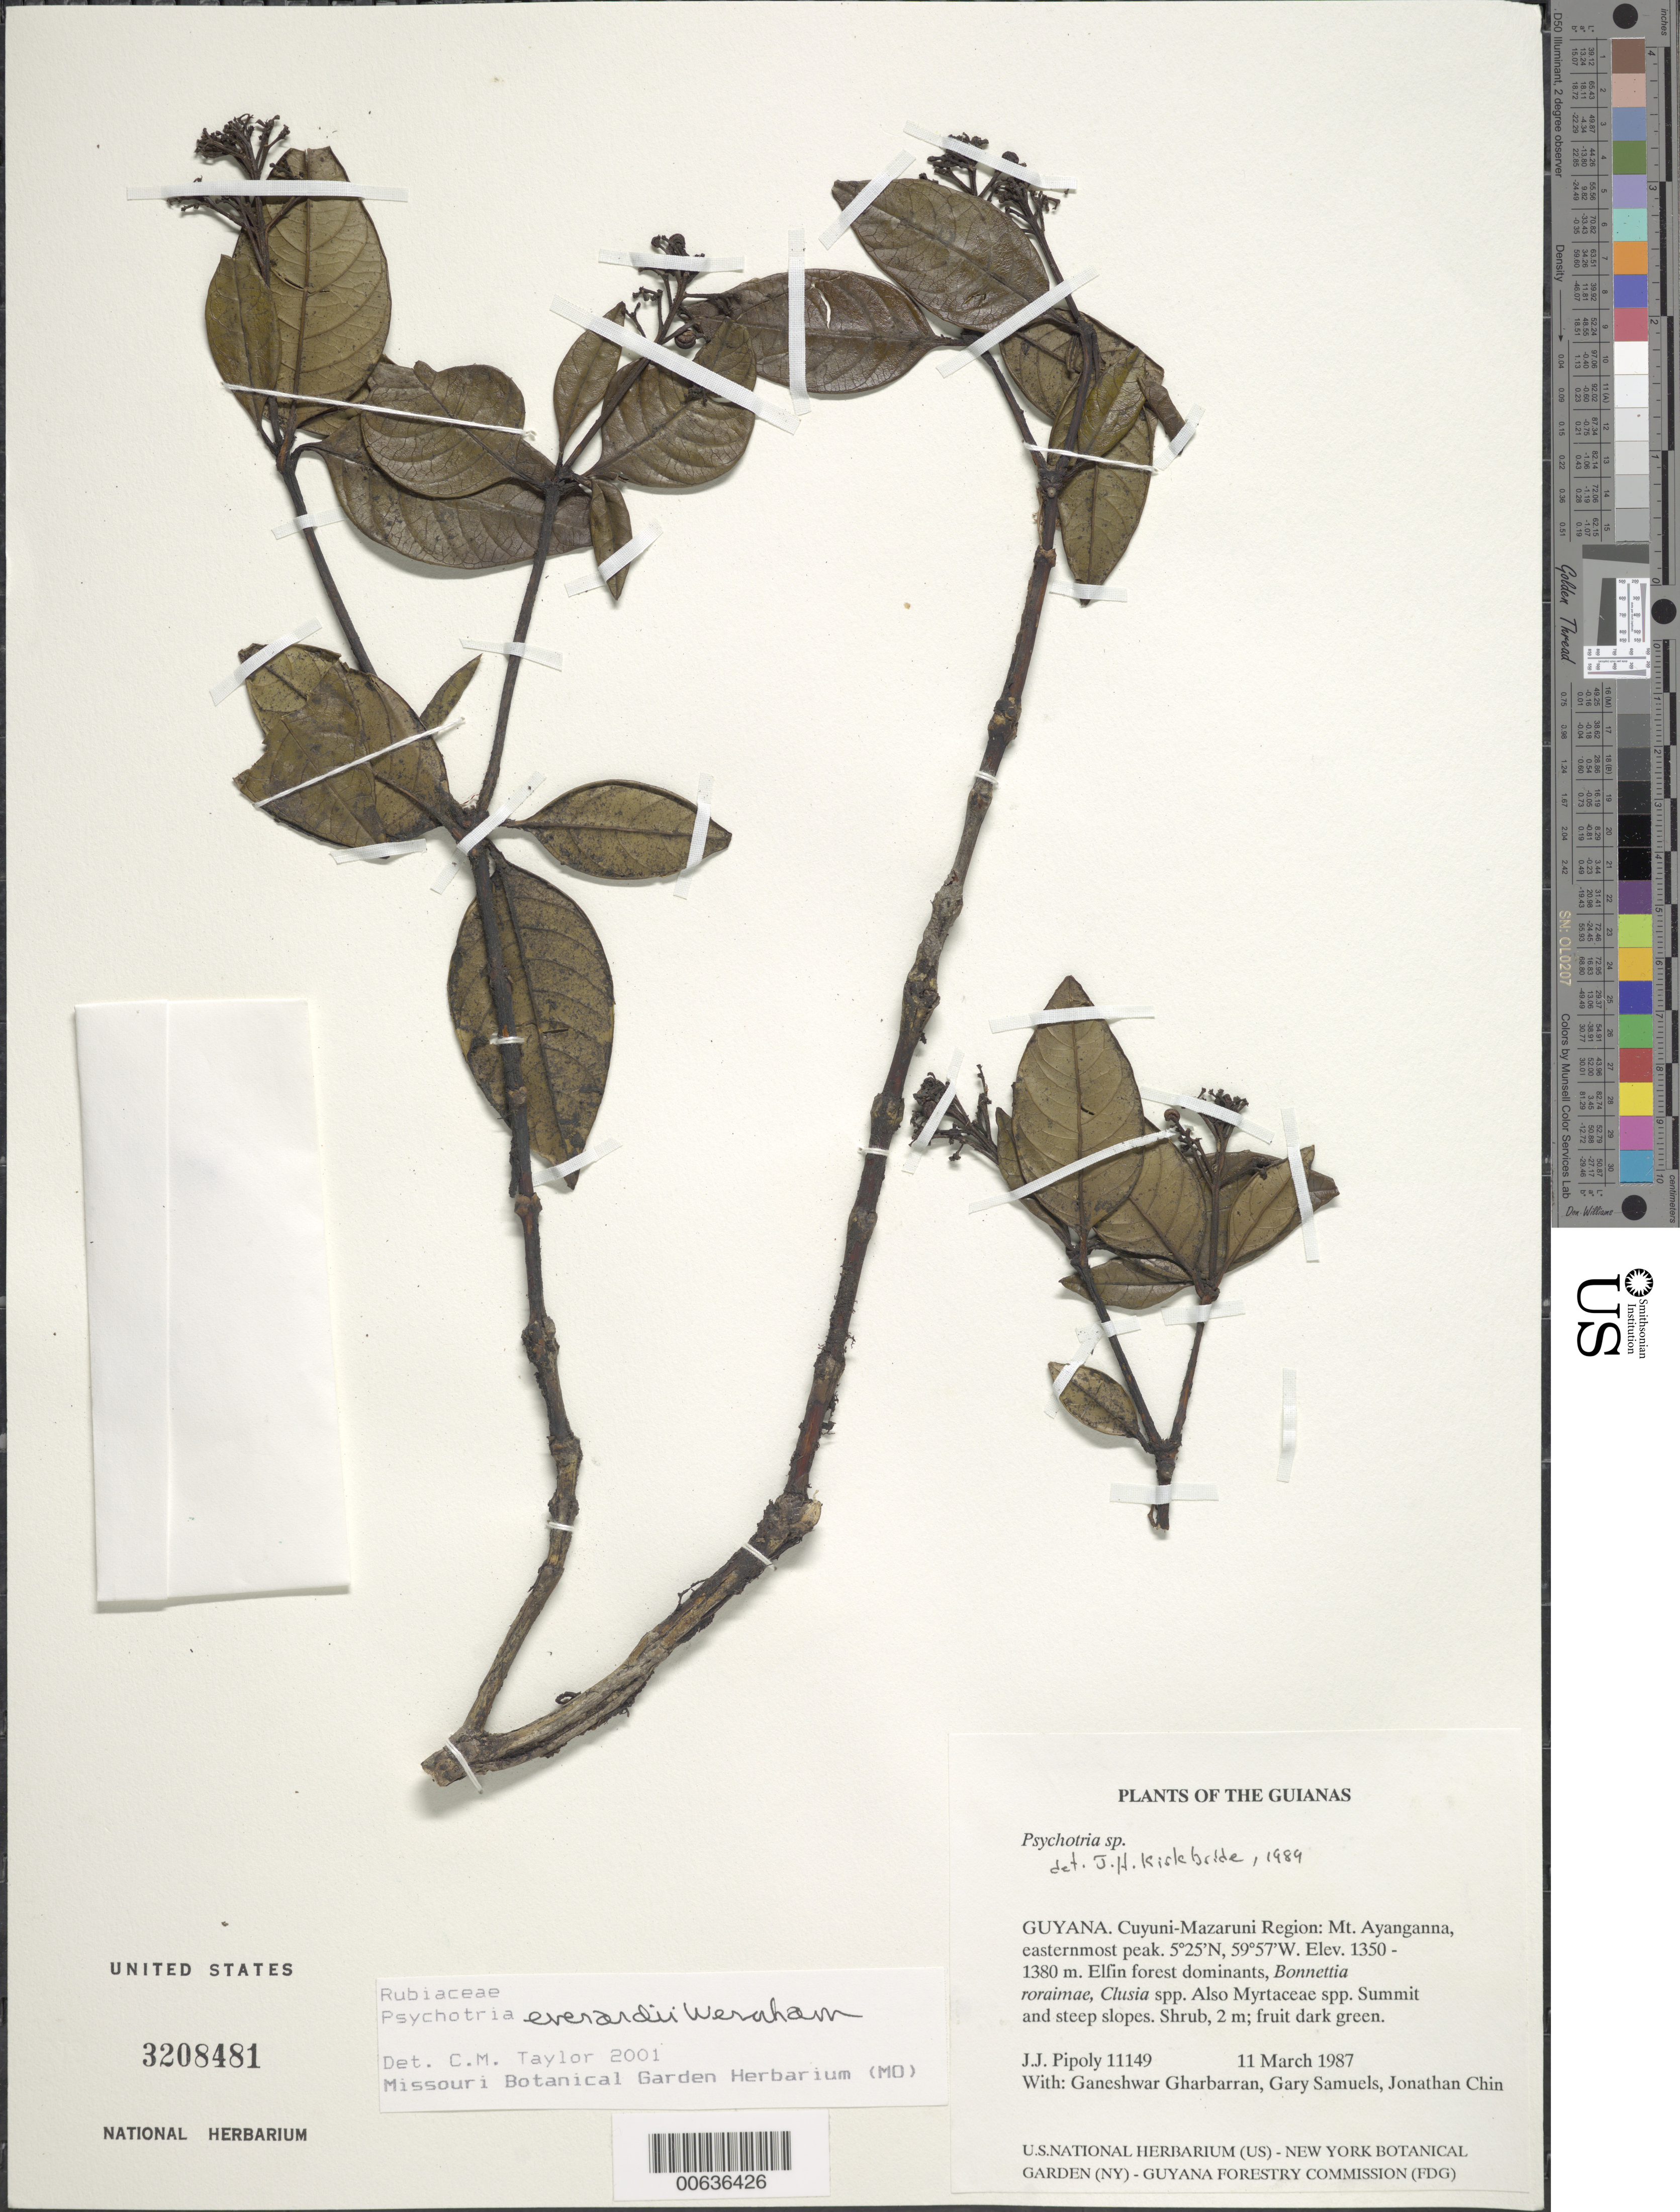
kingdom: Plantae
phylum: Tracheophyta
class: Magnoliopsida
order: Gentianales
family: Rubiaceae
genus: Palicourea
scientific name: Palicourea everardii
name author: (Wernham) Delprete & J.H. Kirkbr.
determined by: Kirkbride, J. H., Jr.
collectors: J. J. Pipoly, G. Gharbarran, G. Samuels & J. Chin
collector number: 11149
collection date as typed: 11 March 1987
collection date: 1987-03-11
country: Guyana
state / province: Cuyuni-Mazaruni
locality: Mt. Ayanganna, easternmost peak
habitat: Summit and steep slopes. Elfin forest dominated by Bonnetia roraimae, Clusia spp., various Myrtaceae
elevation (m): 1350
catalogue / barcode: US 3208481